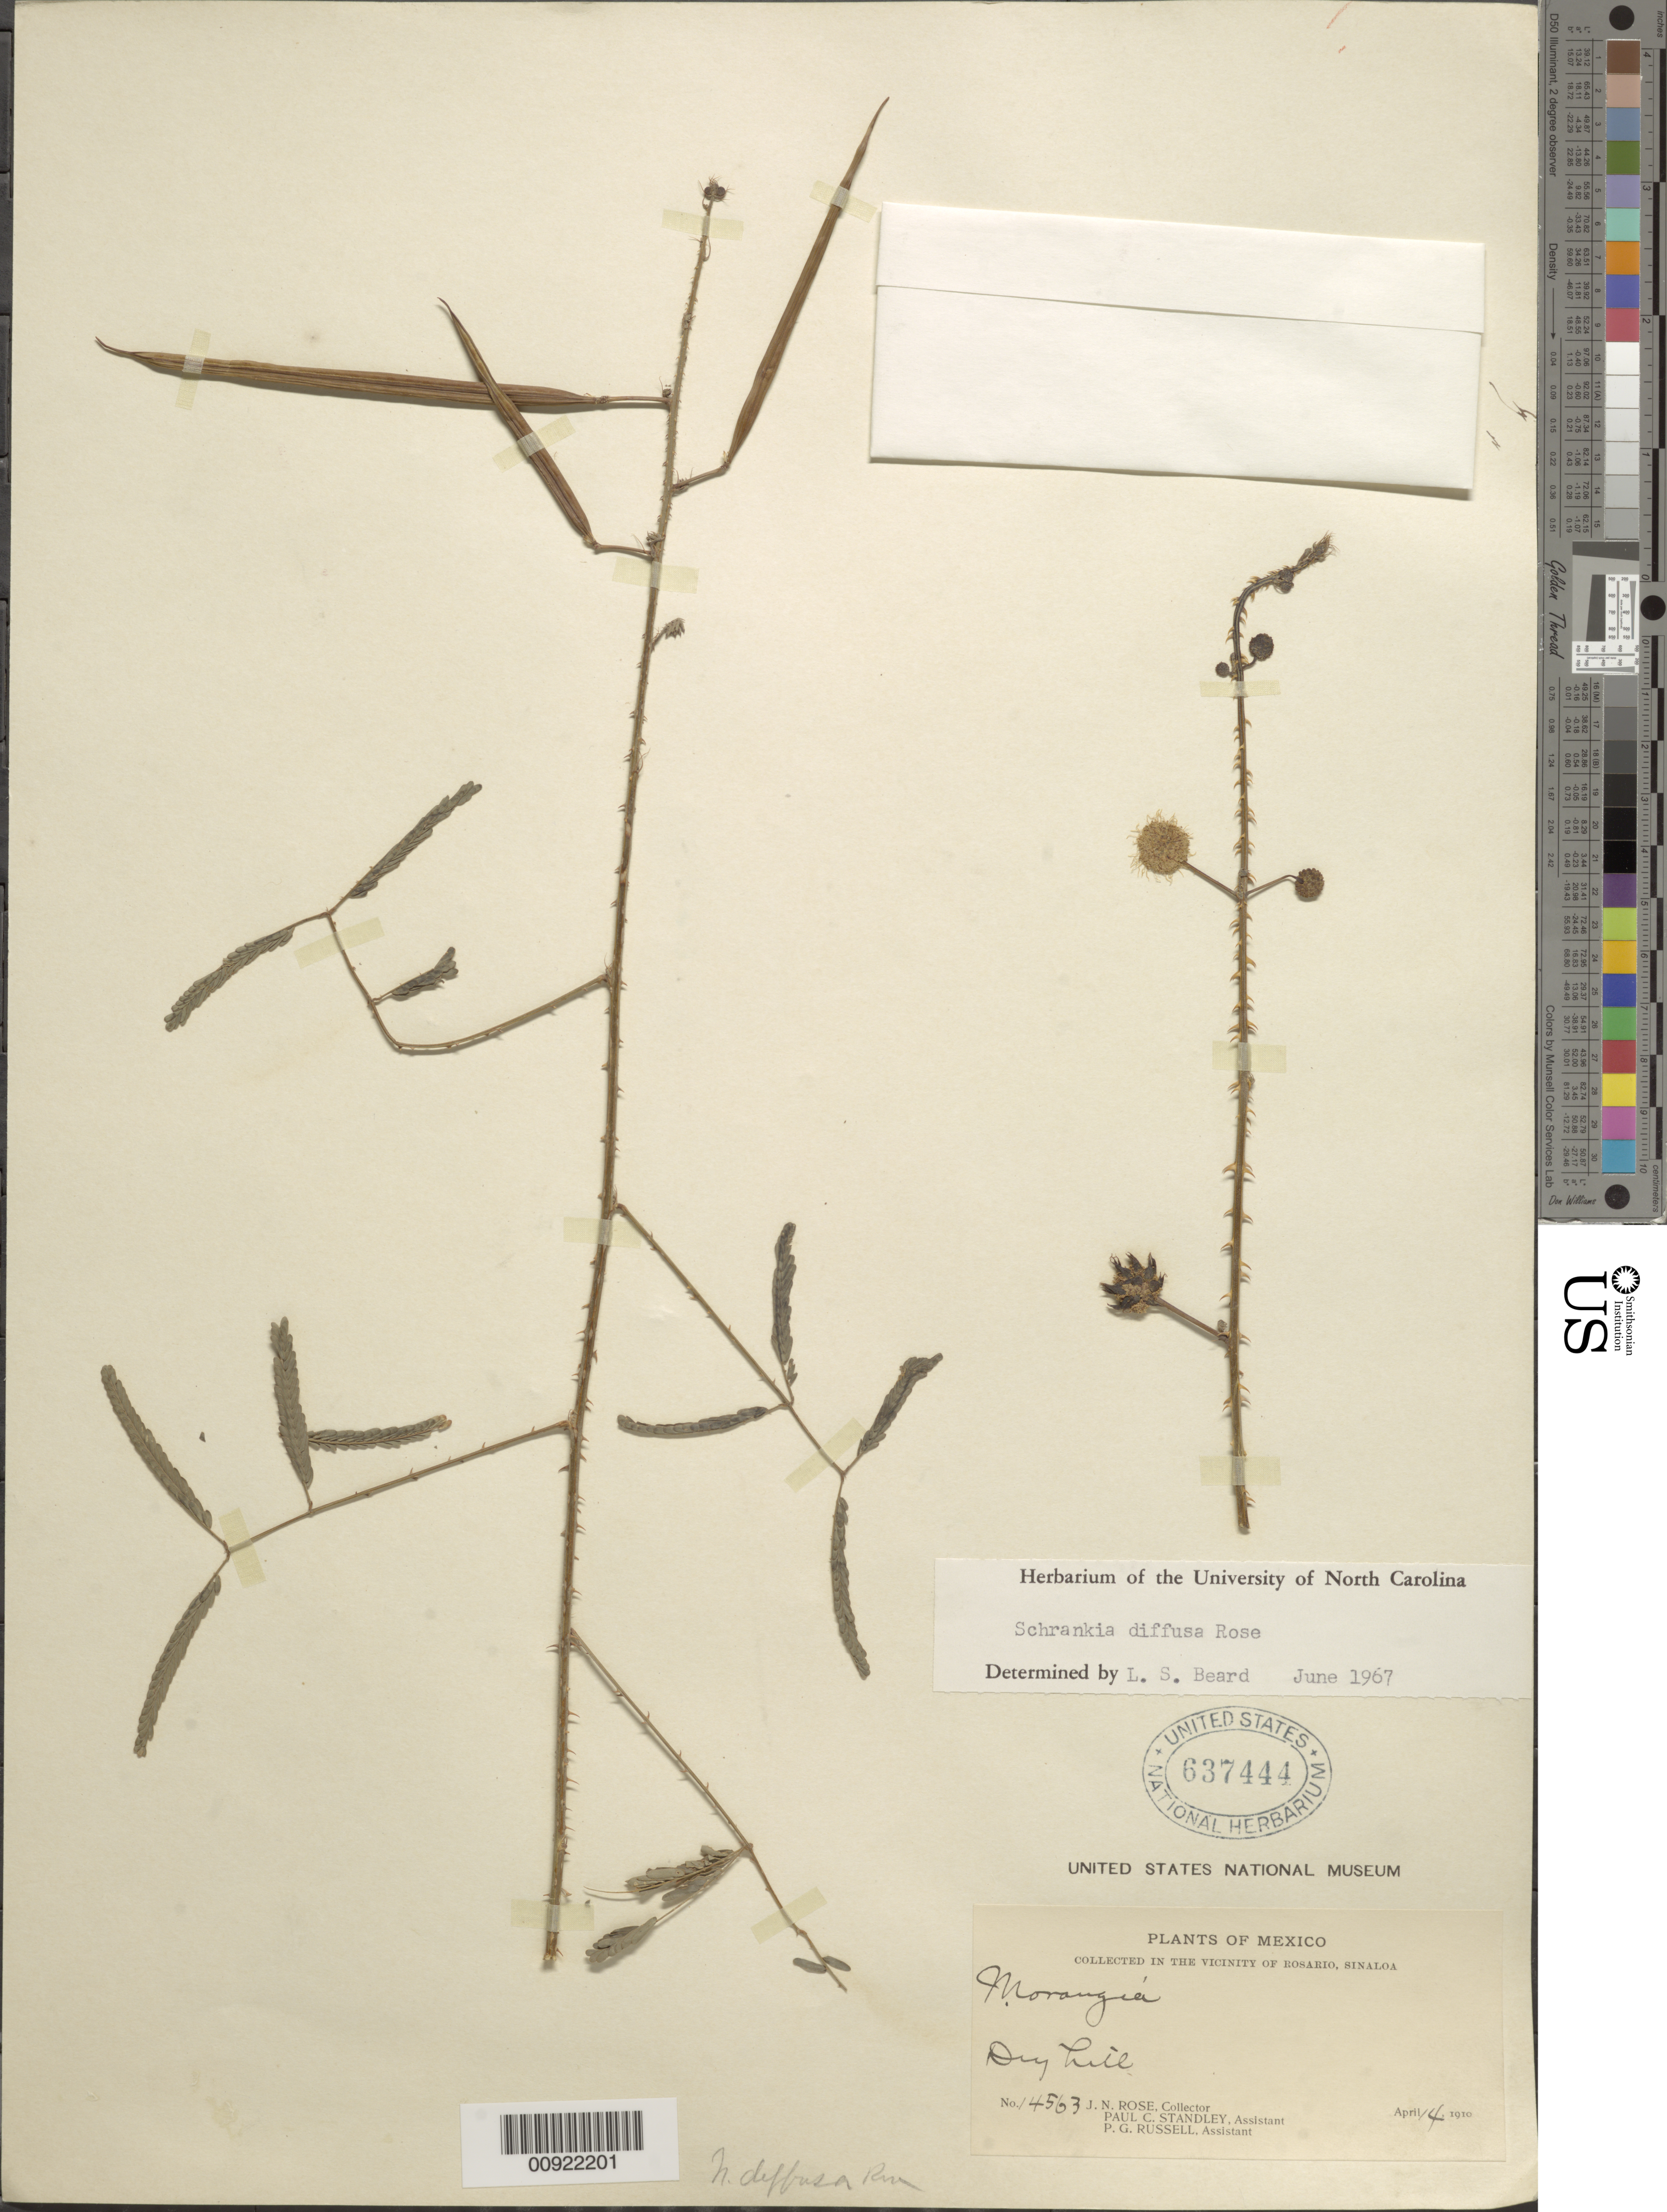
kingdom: Plantae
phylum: Tracheophyta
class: Magnoliopsida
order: Fabales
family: Fabaceae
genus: Mimosa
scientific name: Mimosa geminata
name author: DC.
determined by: Strong, M. T., (US), Smithsonian Institution - National Museum of Natural History (UNITED STATES)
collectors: J. N. Rose, P. C. Standley & P. G. Russell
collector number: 14563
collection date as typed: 14 Apr 1910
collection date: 1910-04-14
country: Mexico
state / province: Sinaloa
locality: In the vicinity of Rosario, Sinaloa.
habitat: Dry hill.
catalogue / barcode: US 637444